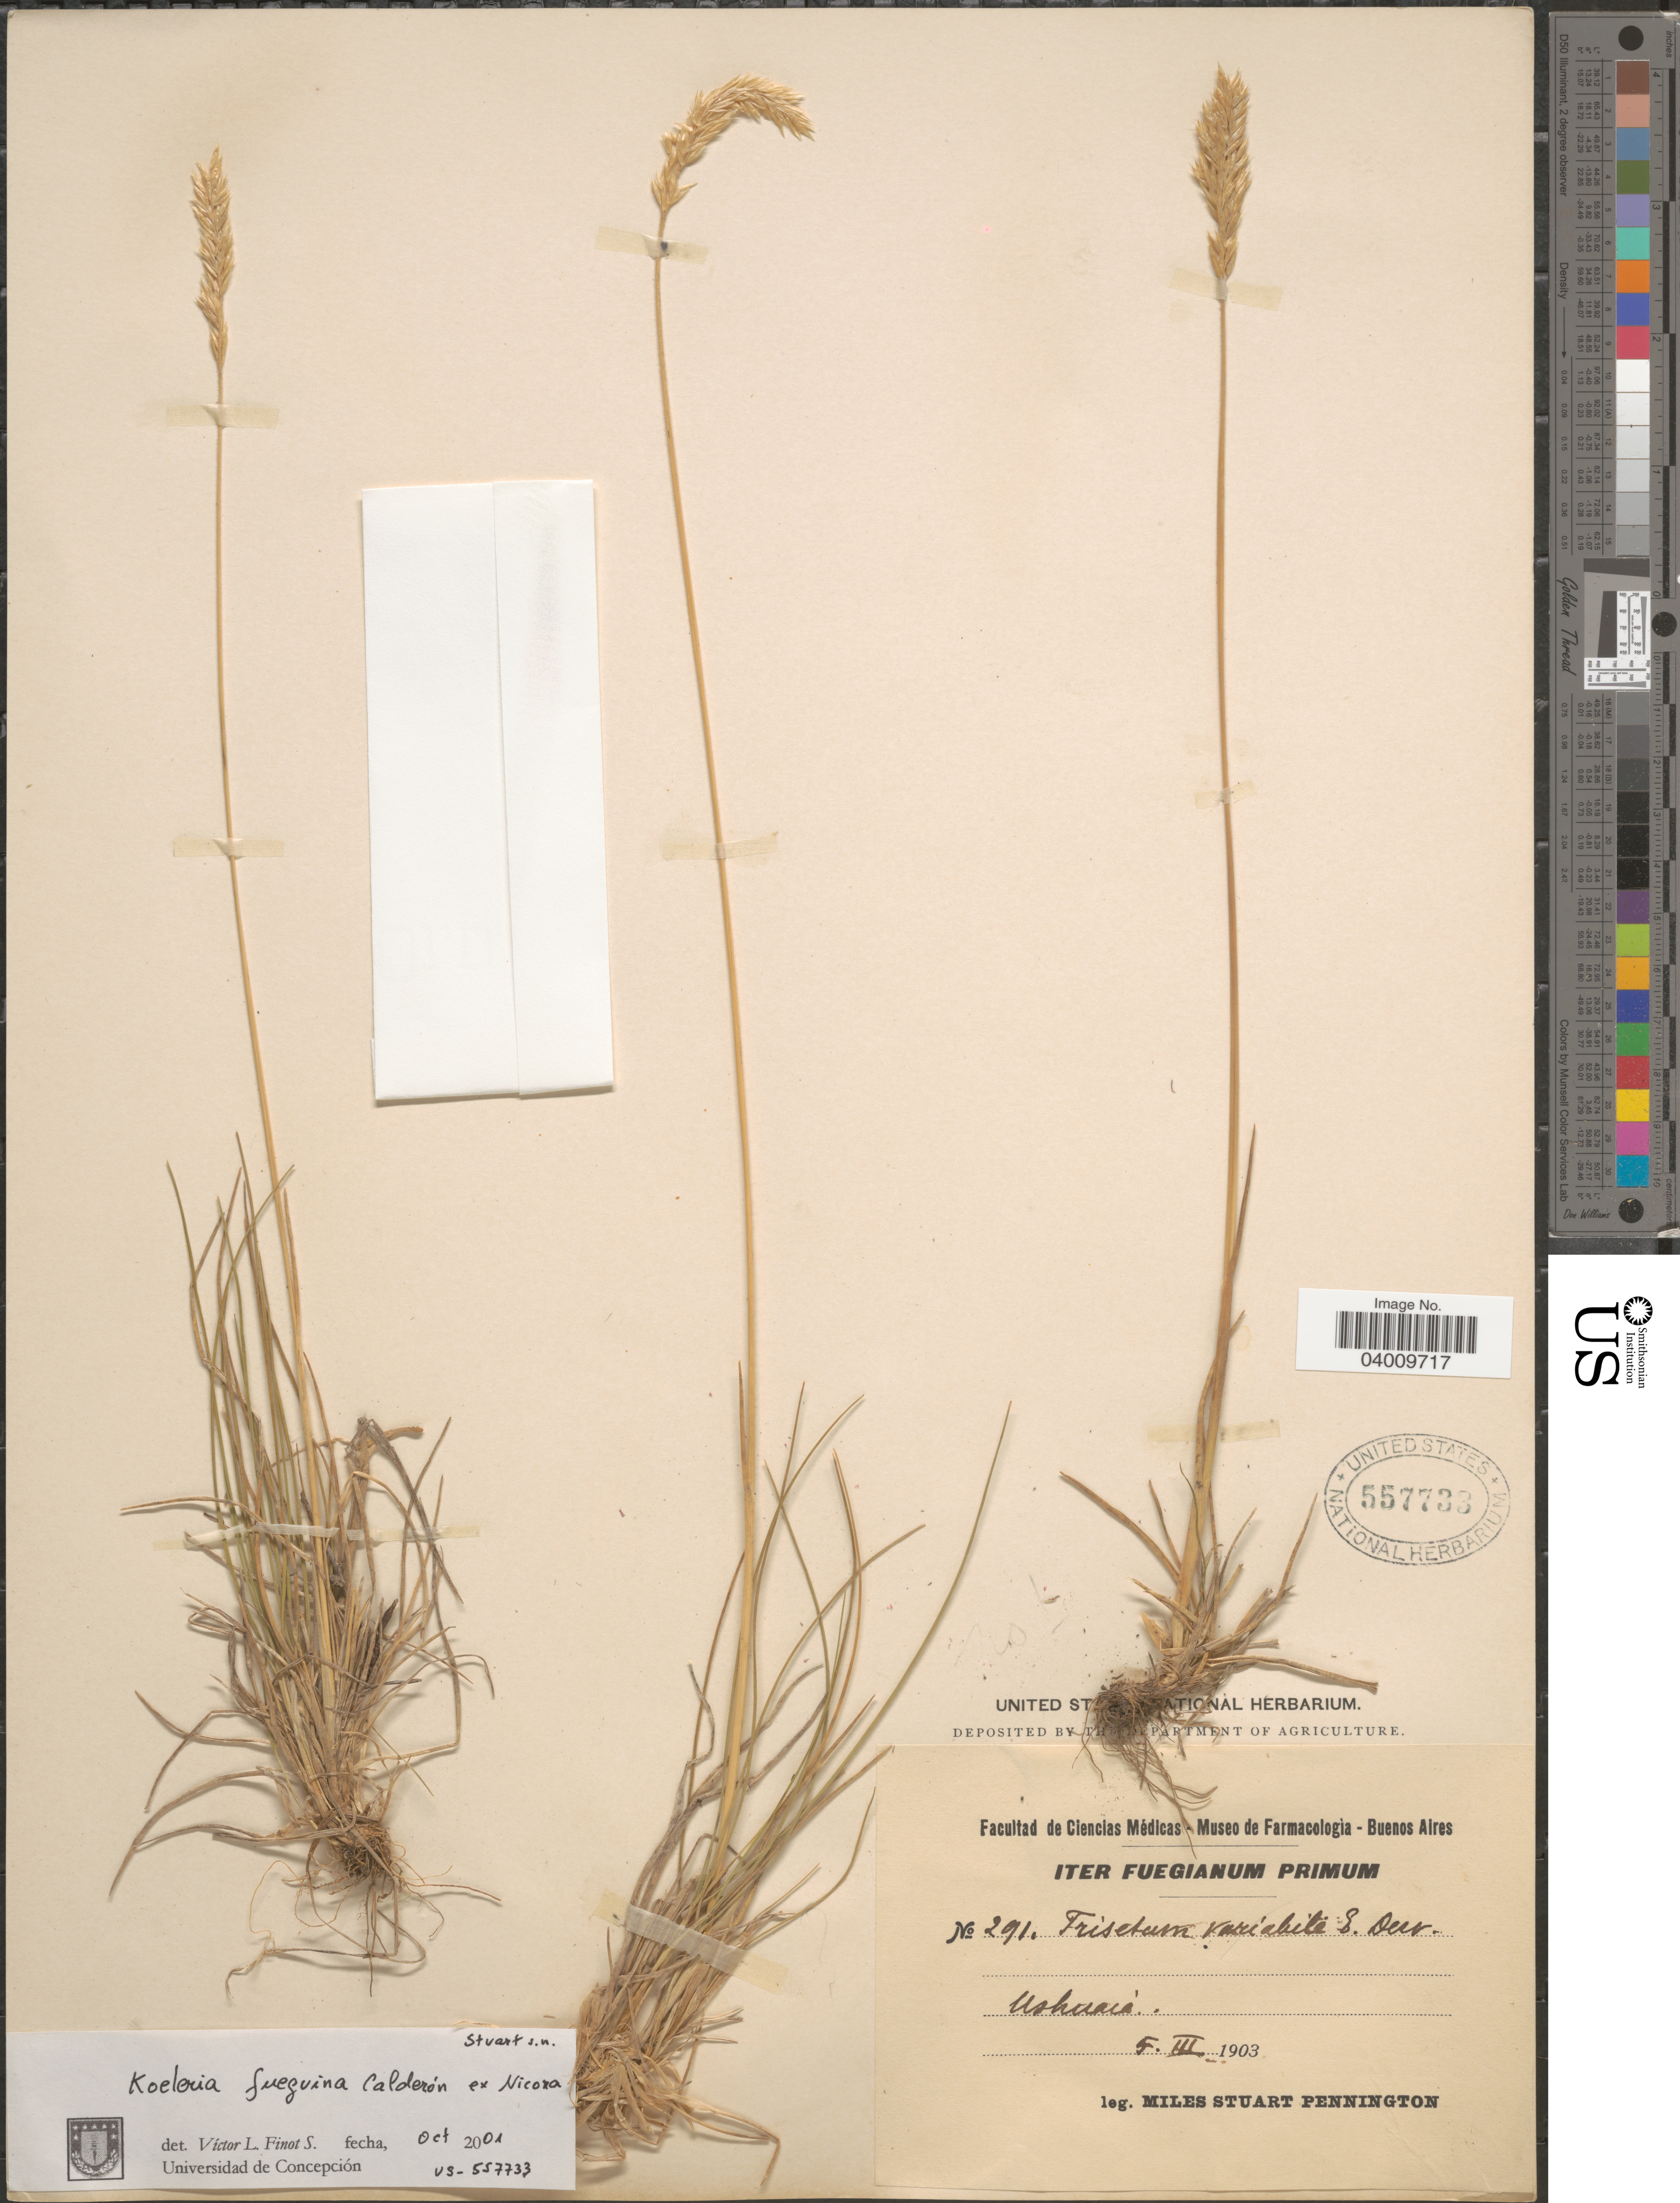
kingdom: Plantae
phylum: Tracheophyta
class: Liliopsida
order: Poales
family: Poaceae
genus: Koeleria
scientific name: Koeleria fueguina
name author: C. E. Calderón ex Nicora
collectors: M. Pennington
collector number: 291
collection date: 1903-03-05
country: Argentina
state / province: Buenos Aires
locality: Iter Fuegianum Primum. Ushuaia.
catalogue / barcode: US 557733